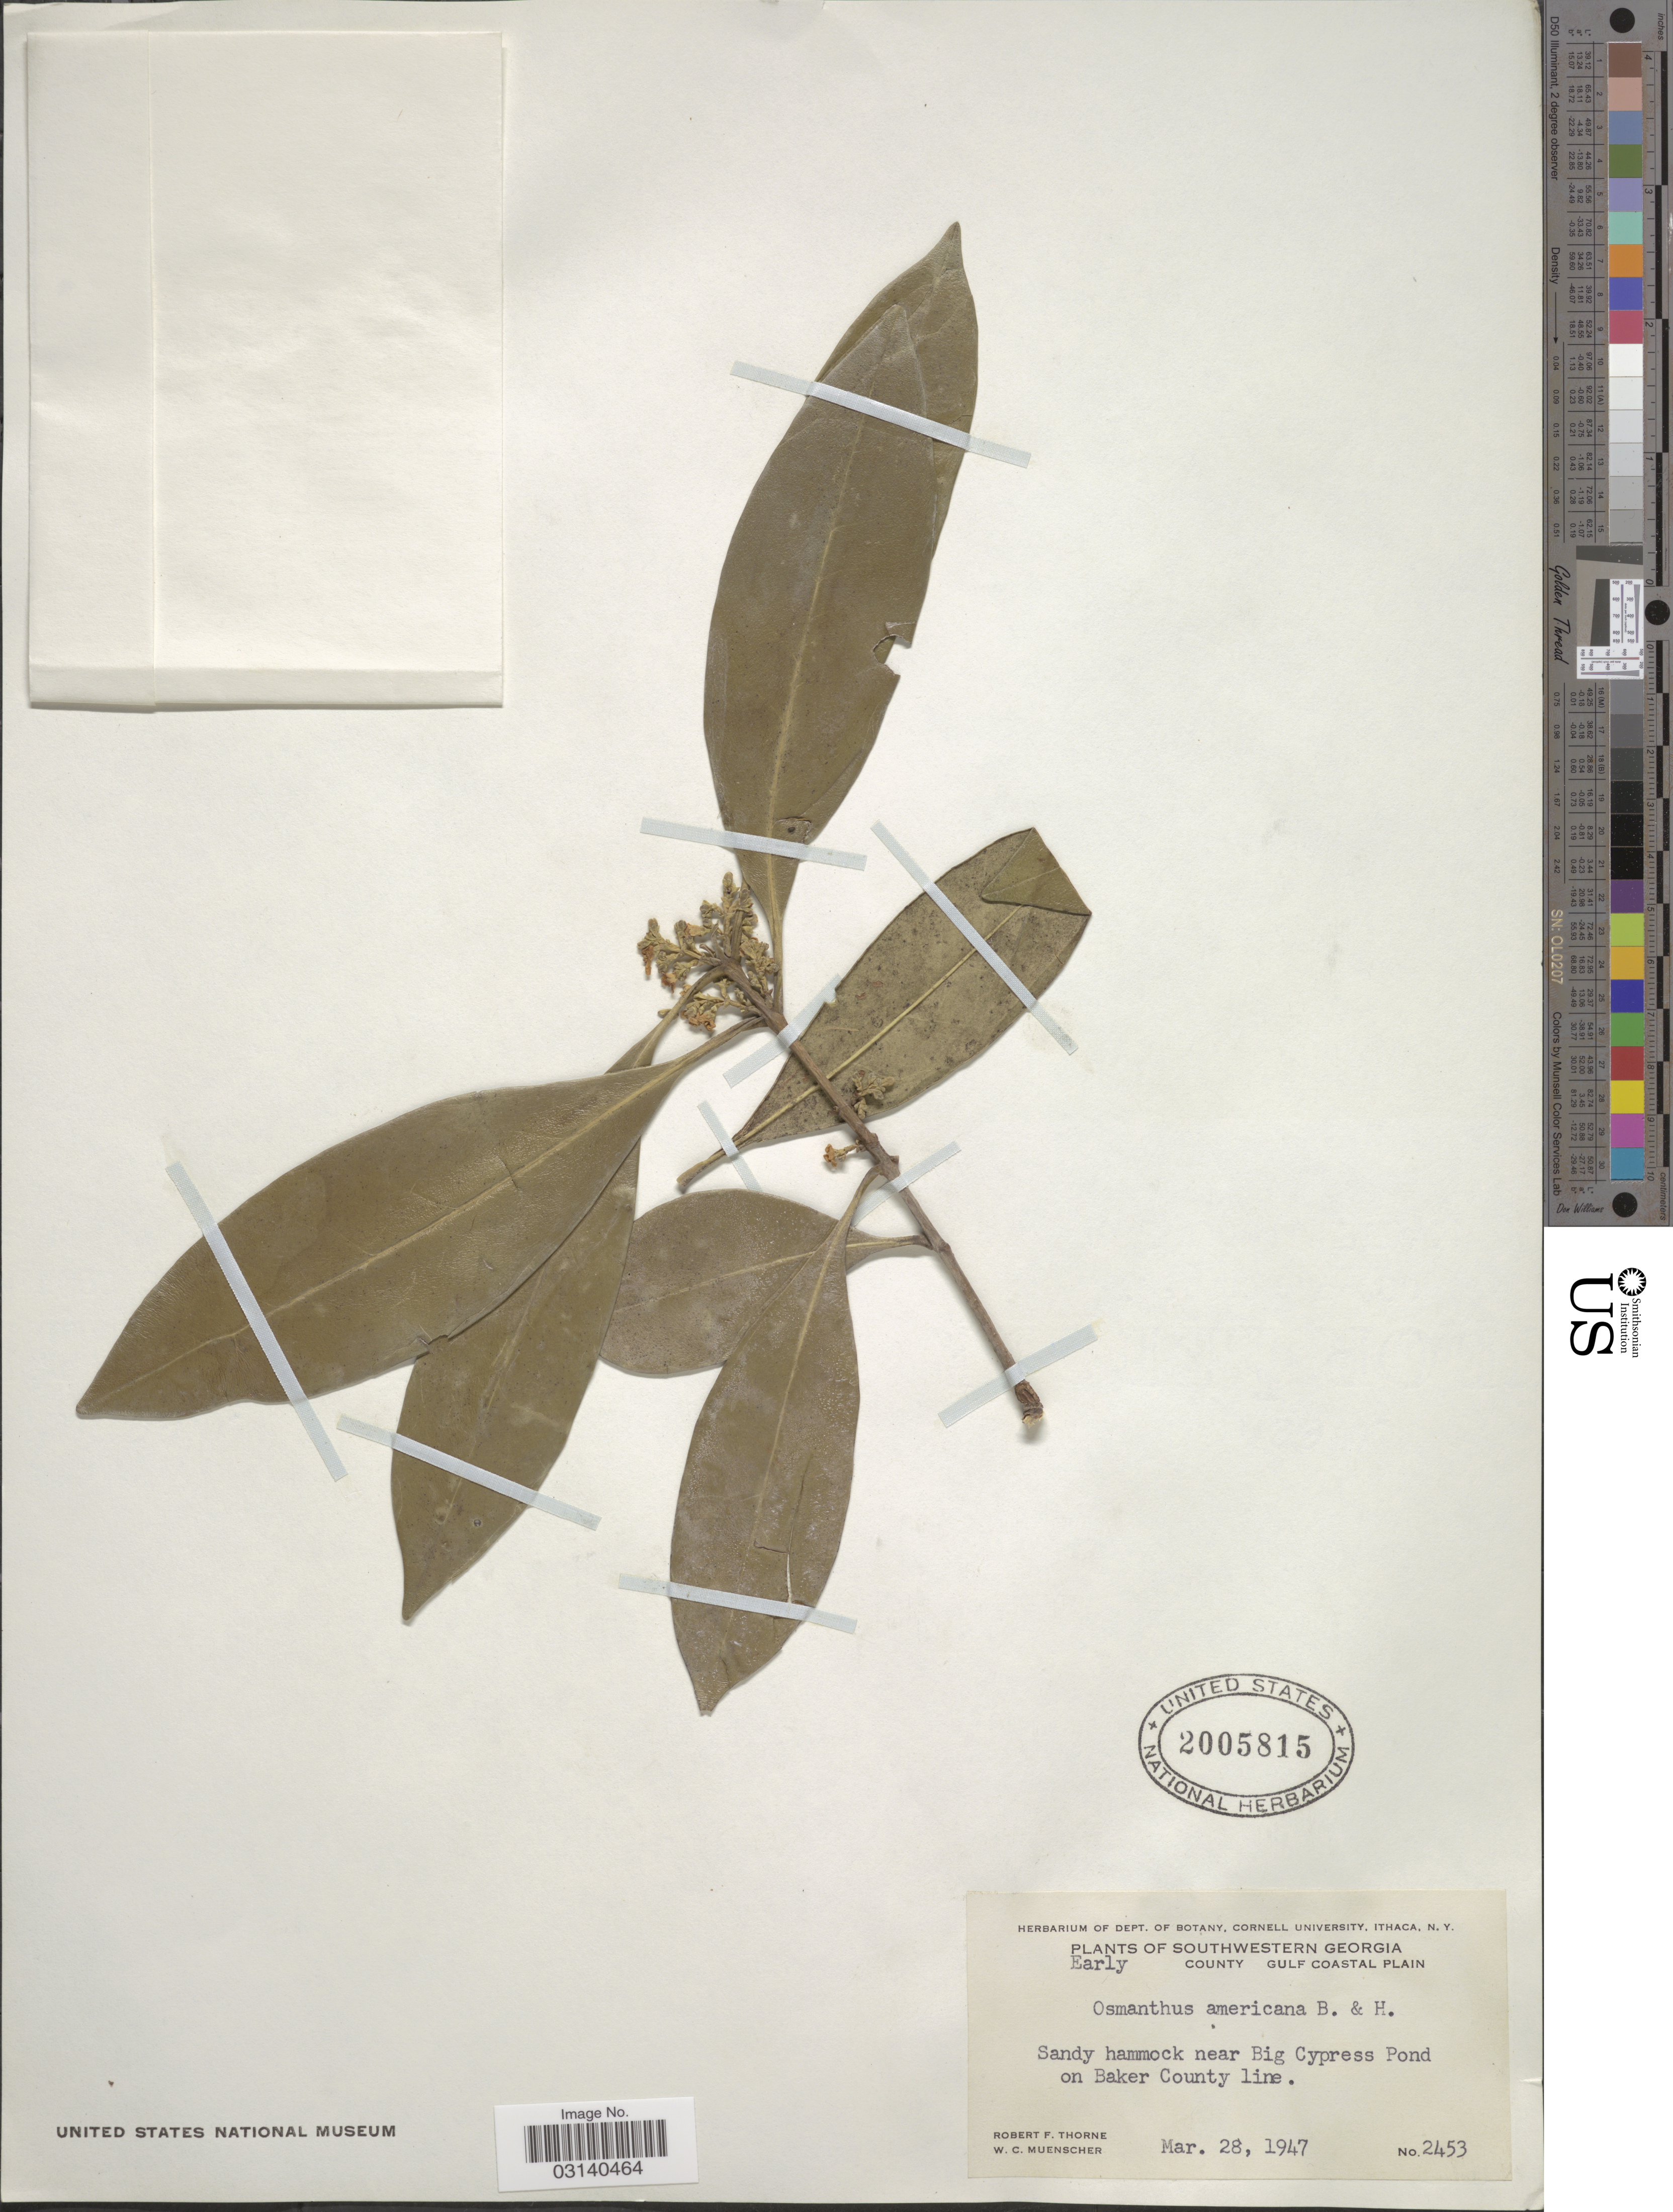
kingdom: Plantae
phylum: Tracheophyta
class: Magnoliopsida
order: Lamiales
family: Oleaceae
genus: Osmanthus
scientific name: Osmanthus americanus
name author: (L.) A. Gray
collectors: R. F. Thorne & W. Muenscher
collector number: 2453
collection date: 1947-03-28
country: United States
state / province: Georgia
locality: Southwestern Georgia, Early County, Gulf Coastal Plain, Sandy hammock near Big Cypress Pond on Baker County line.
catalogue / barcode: US 2005815